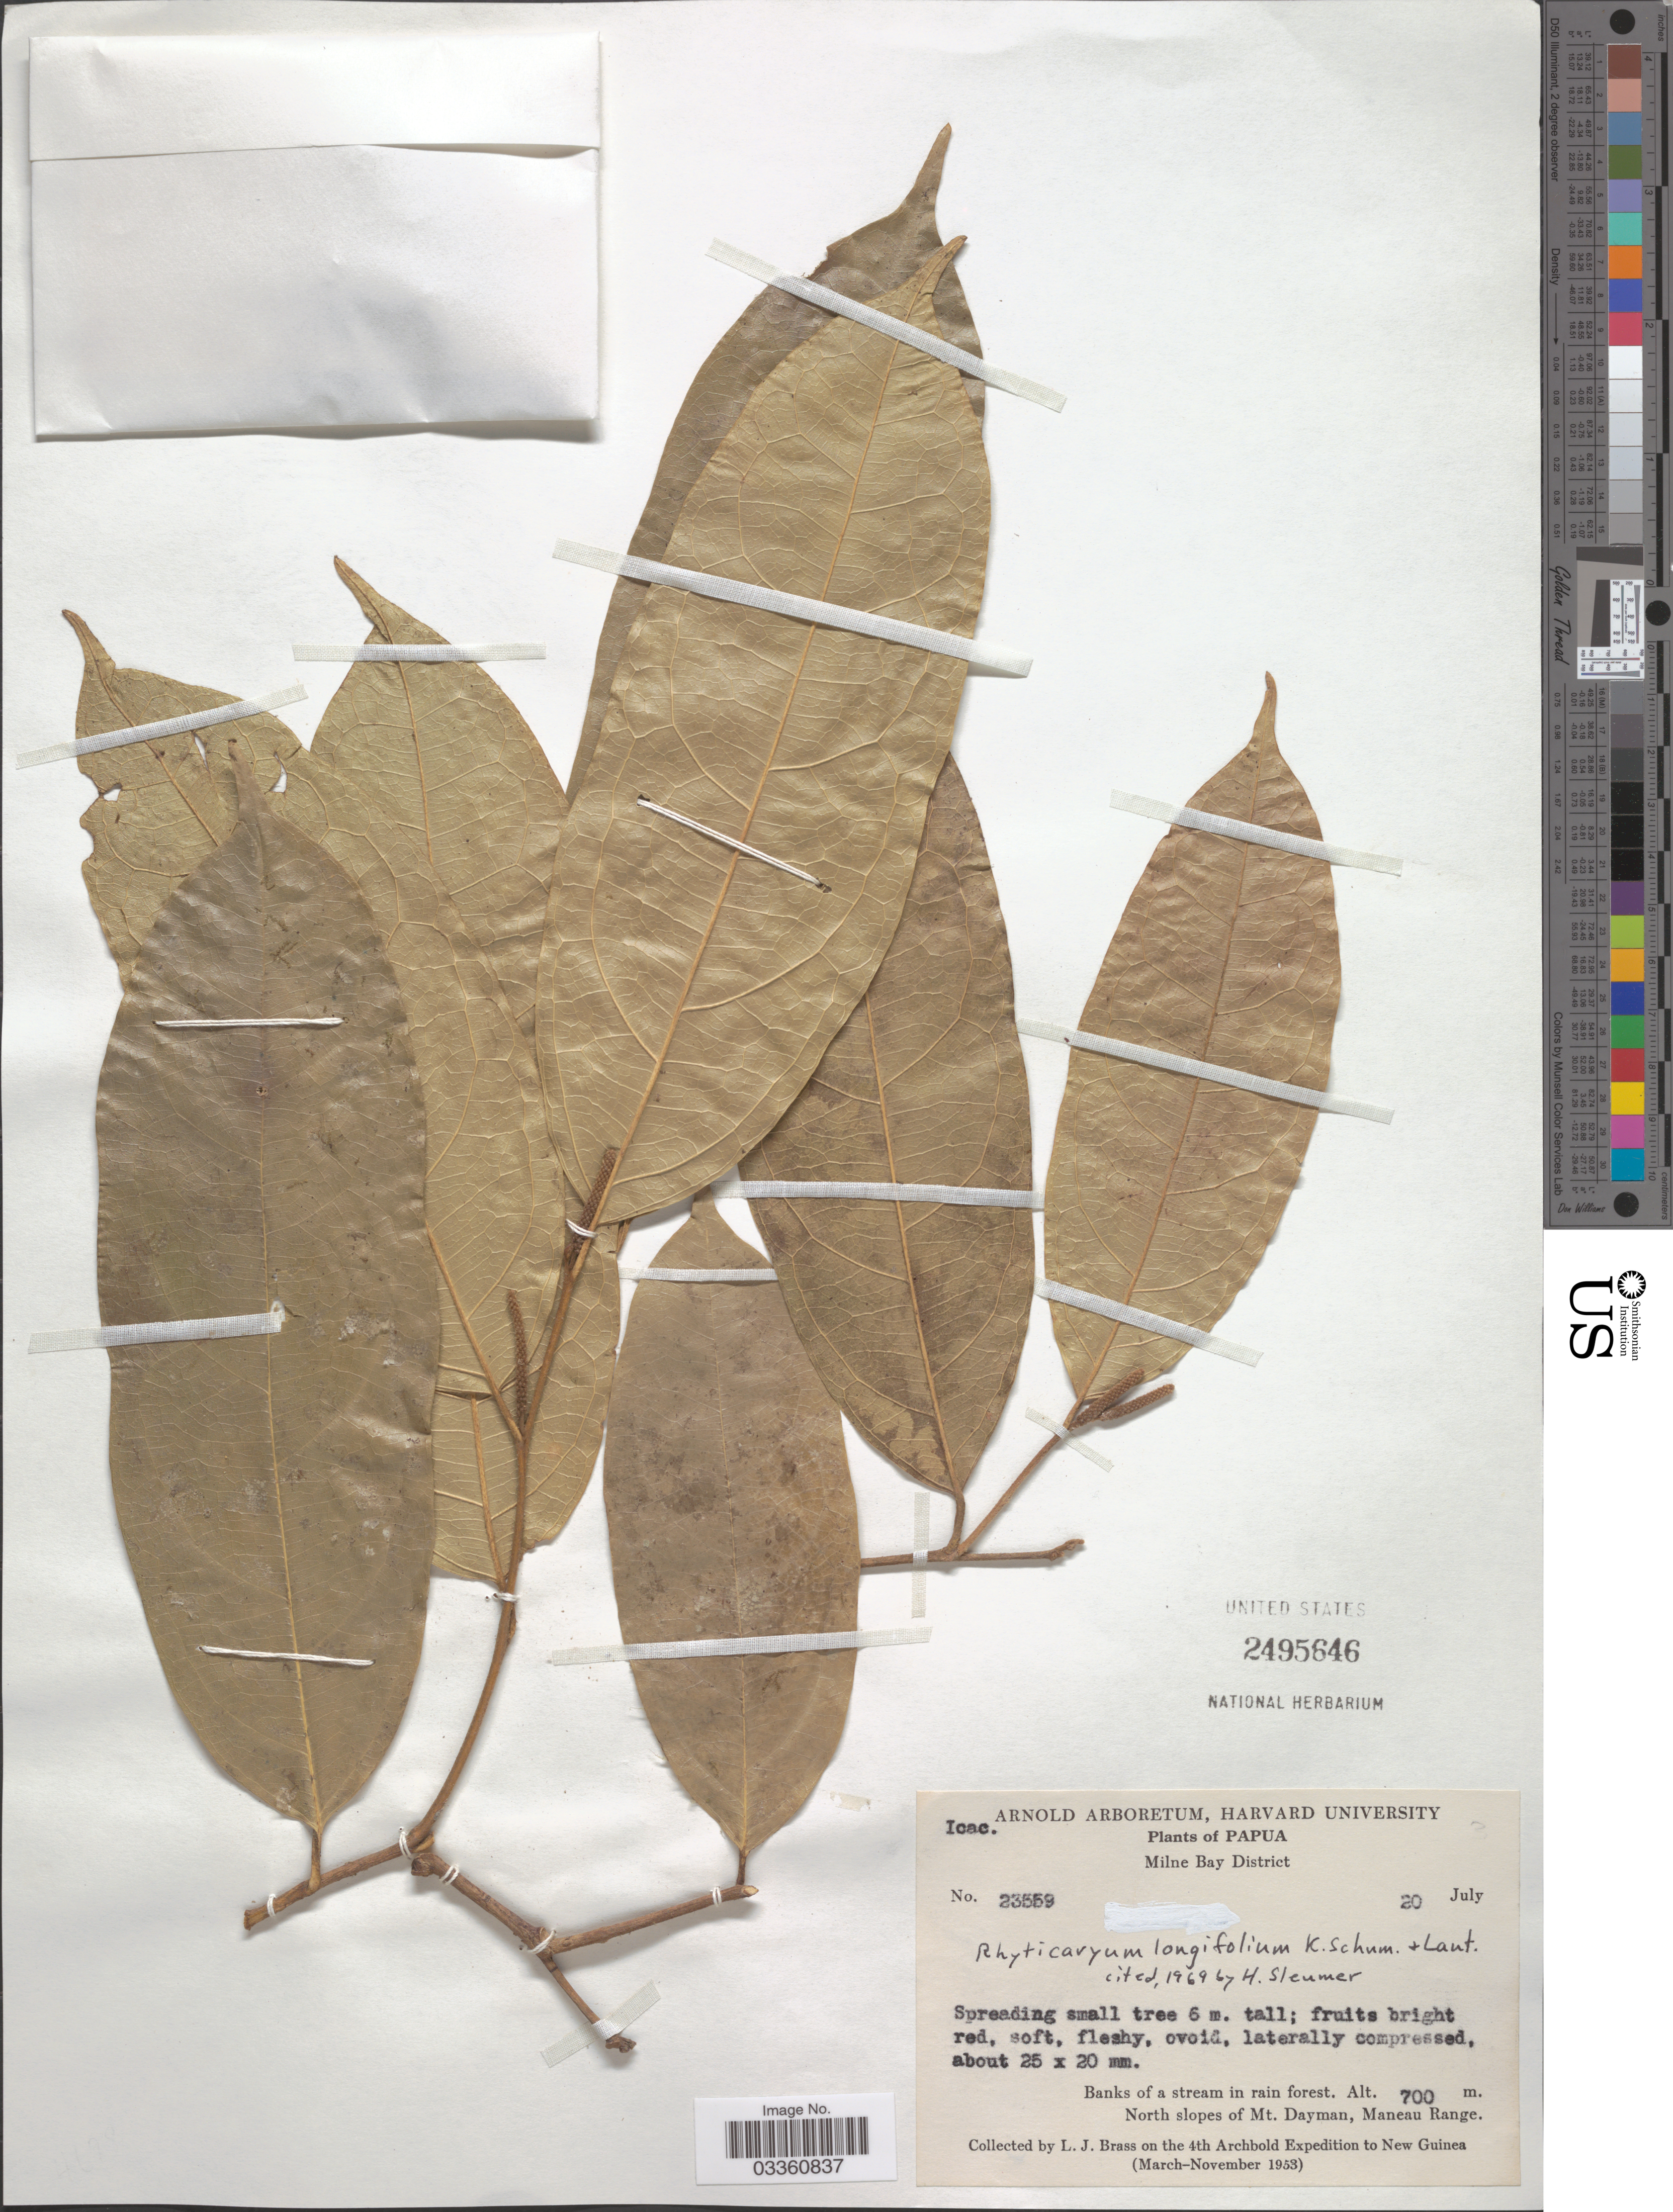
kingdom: Plantae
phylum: Tracheophyta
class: Magnoliopsida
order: Icacinales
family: Icacinaceae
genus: Ryticaryum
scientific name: Ryticaryum longifolium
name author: K. Schum. & Lauterb.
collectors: L. J. Brass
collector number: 23559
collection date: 1953-07-20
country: Papua New Guinea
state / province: Milne Bay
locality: Papua. Milne Bay District. North slopes of Mt. Dayman, Maneau Range. New Guinea.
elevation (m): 700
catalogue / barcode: US 2495646